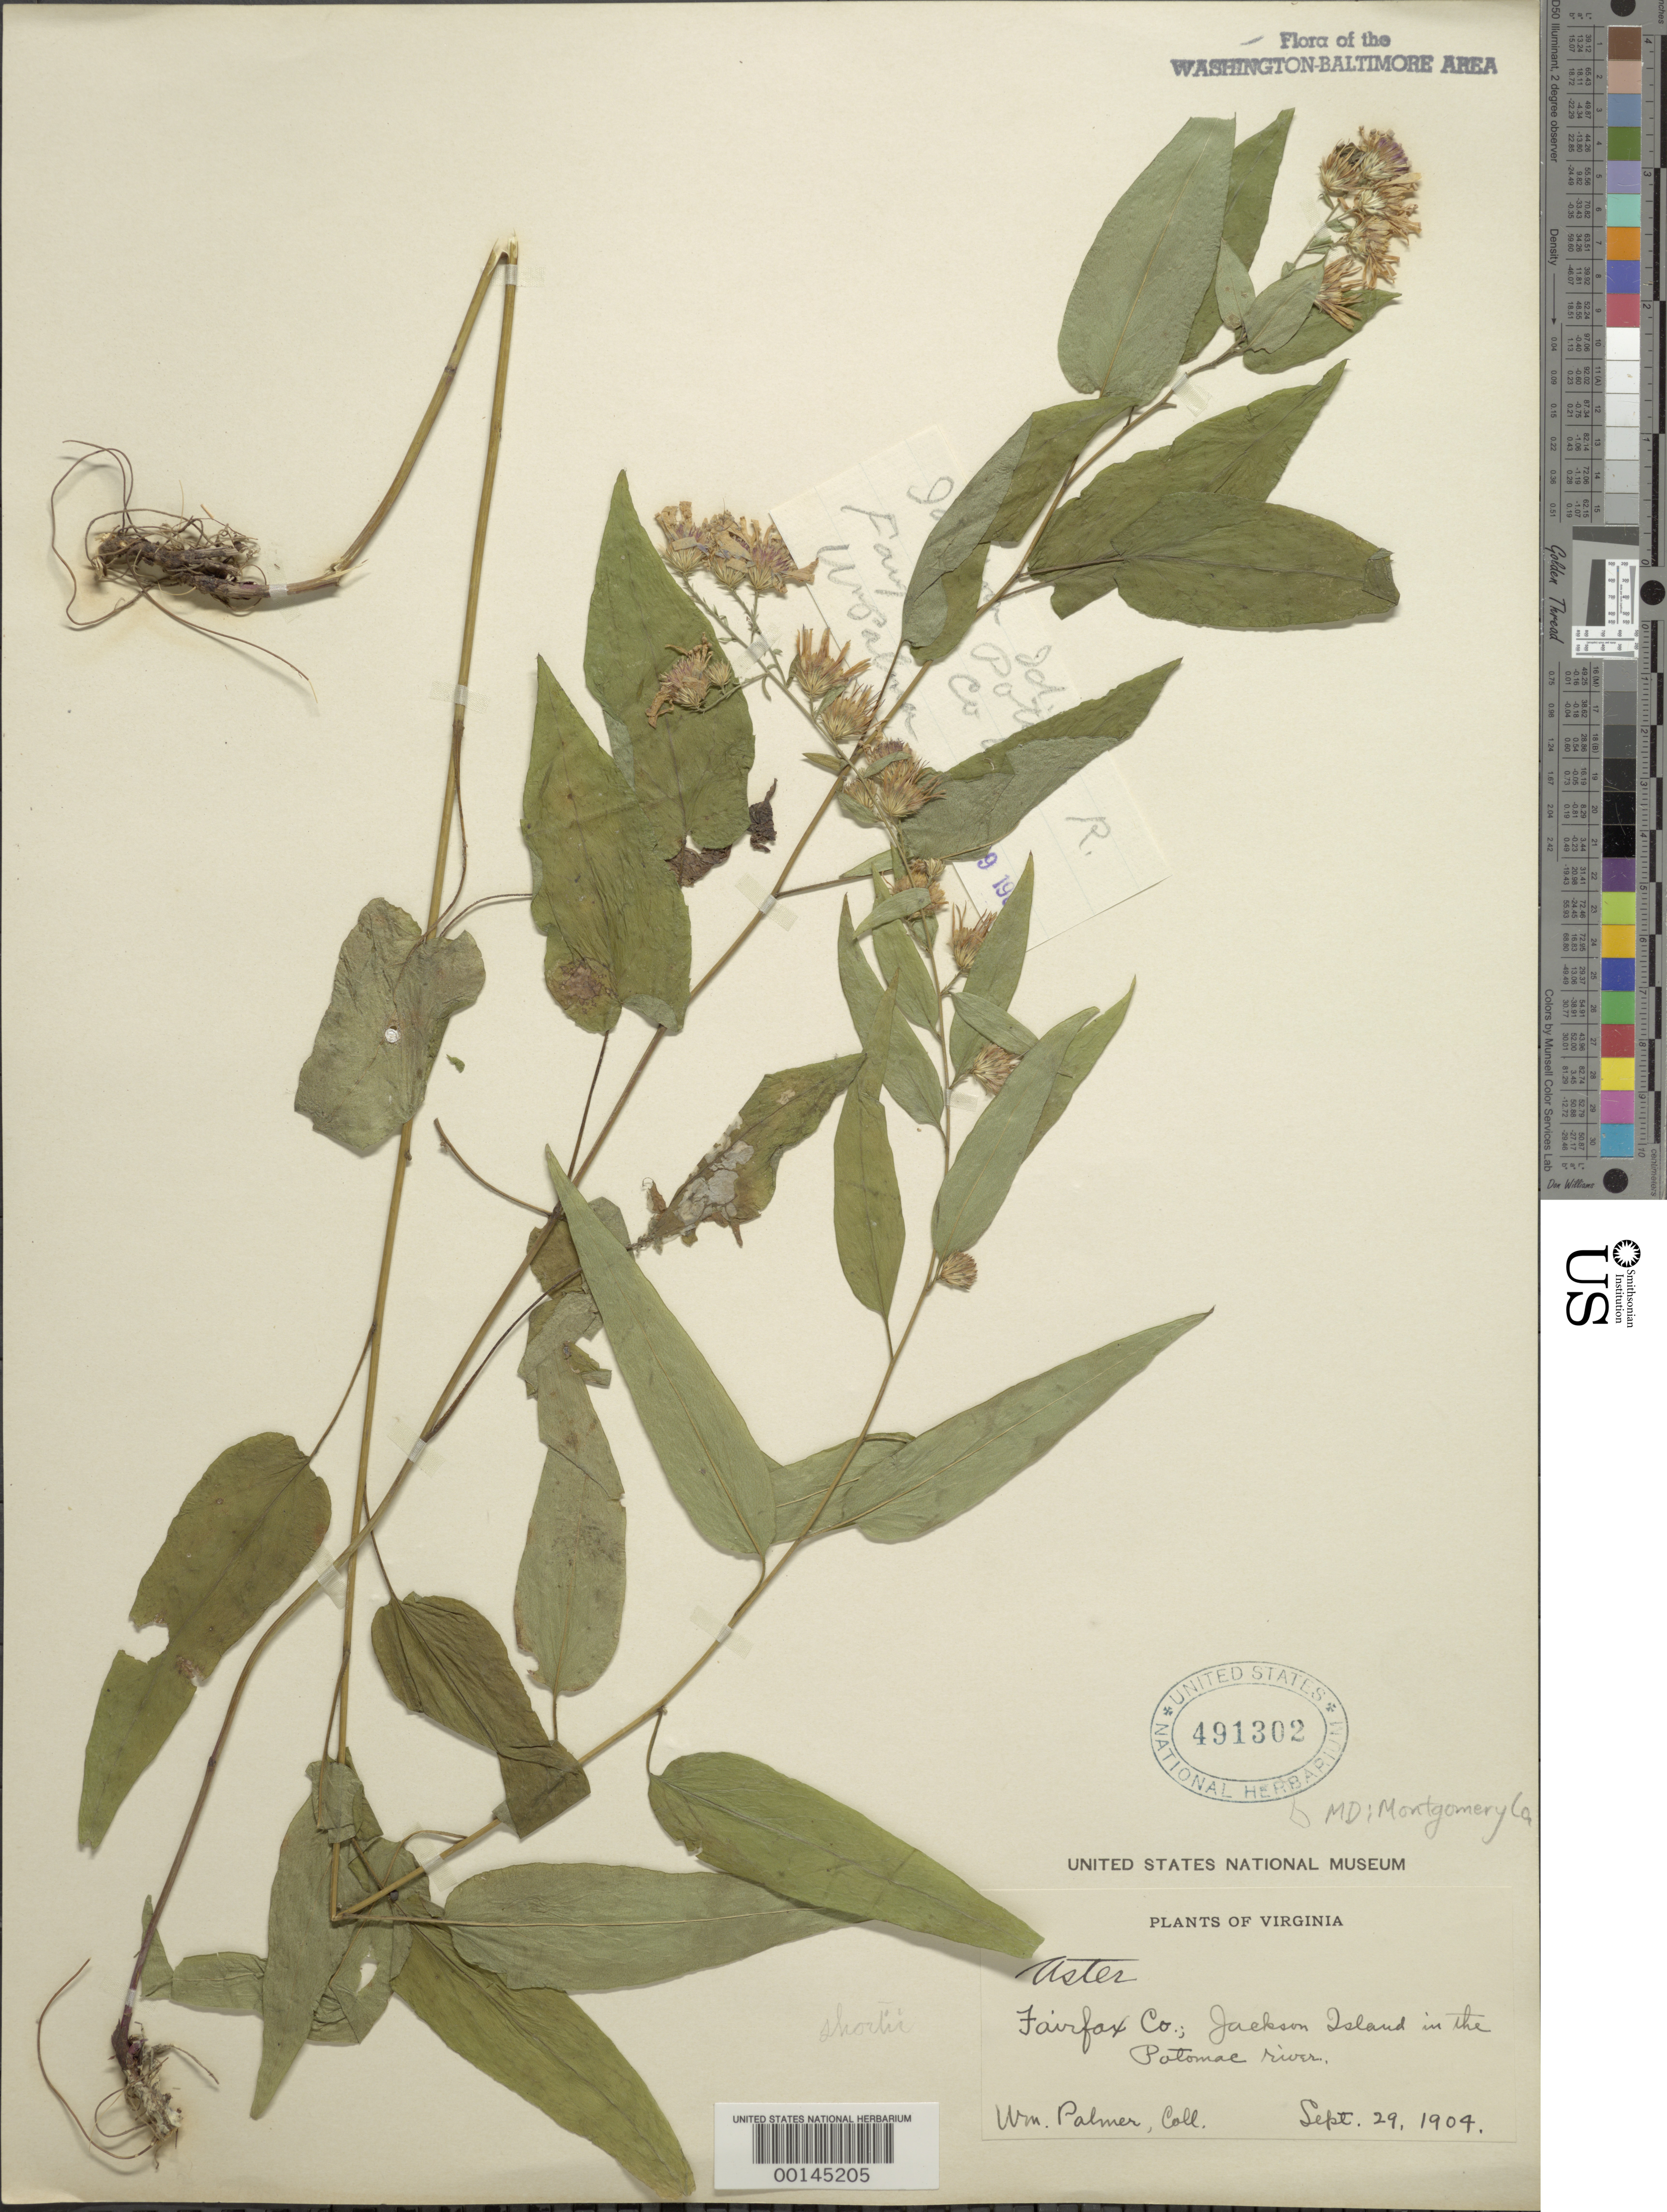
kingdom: Plantae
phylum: Tracheophyta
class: Magnoliopsida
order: Asterales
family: Asteraceae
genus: Symphyotrichum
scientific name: Symphyotrichum shortii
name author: (Lindl.) G.L. Nesom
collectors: W. Palmer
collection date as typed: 29 Sep 1904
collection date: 1904-09-29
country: United States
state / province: Maryland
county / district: Montgomery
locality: Jackson Island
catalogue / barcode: US 491302